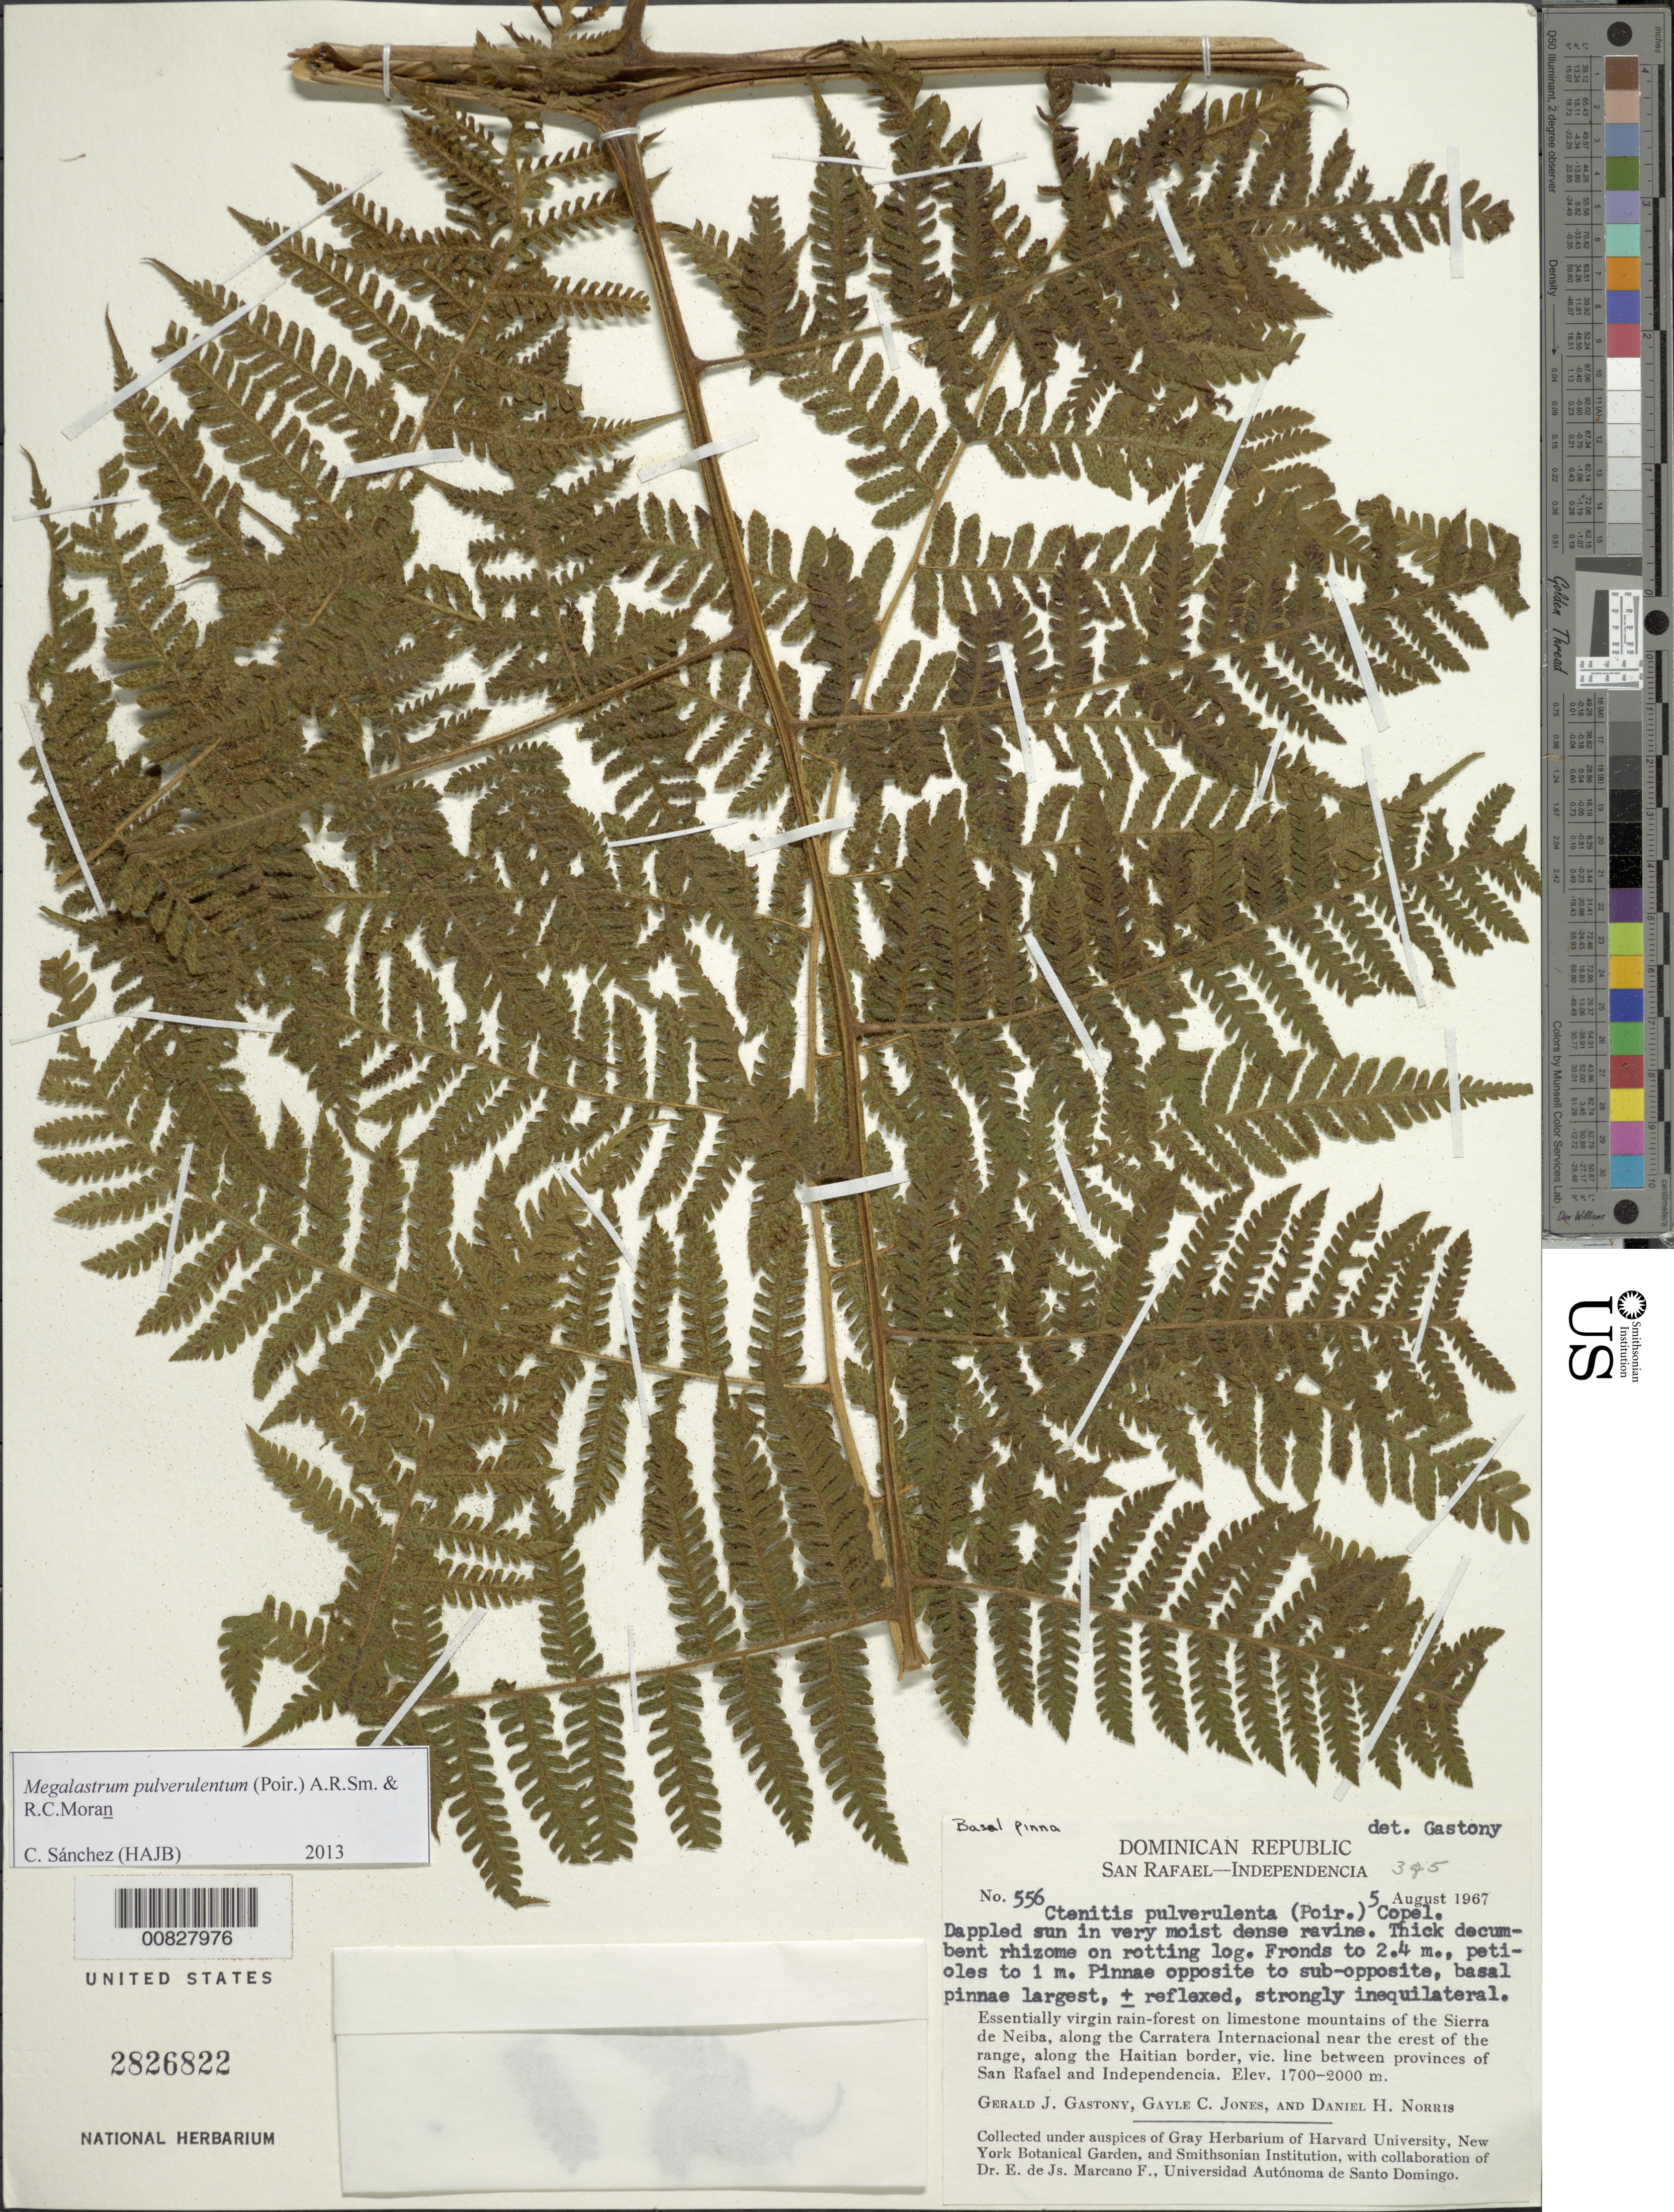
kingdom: Plantae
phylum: Tracheophyta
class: Polypodiopsida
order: Polypodiales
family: Dryopteridaceae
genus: Megalastrum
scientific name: Megalastrum pulverulentum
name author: (Poir.) A.R. Sm. & R.C. Moran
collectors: G. Gastony, G. C. Jones & D. H. Norris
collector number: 556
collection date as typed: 05 Aug 1967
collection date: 1967-08-05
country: Dominican Republic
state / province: Independencia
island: Hispaniola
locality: San Rafael-Independencia, Sierra de Neiba, Carretera Internacional, along Haitian border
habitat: Essentially virgin rainforest on limestone mountains; dappled sun in very moist dense ravine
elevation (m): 1700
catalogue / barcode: US 2826822